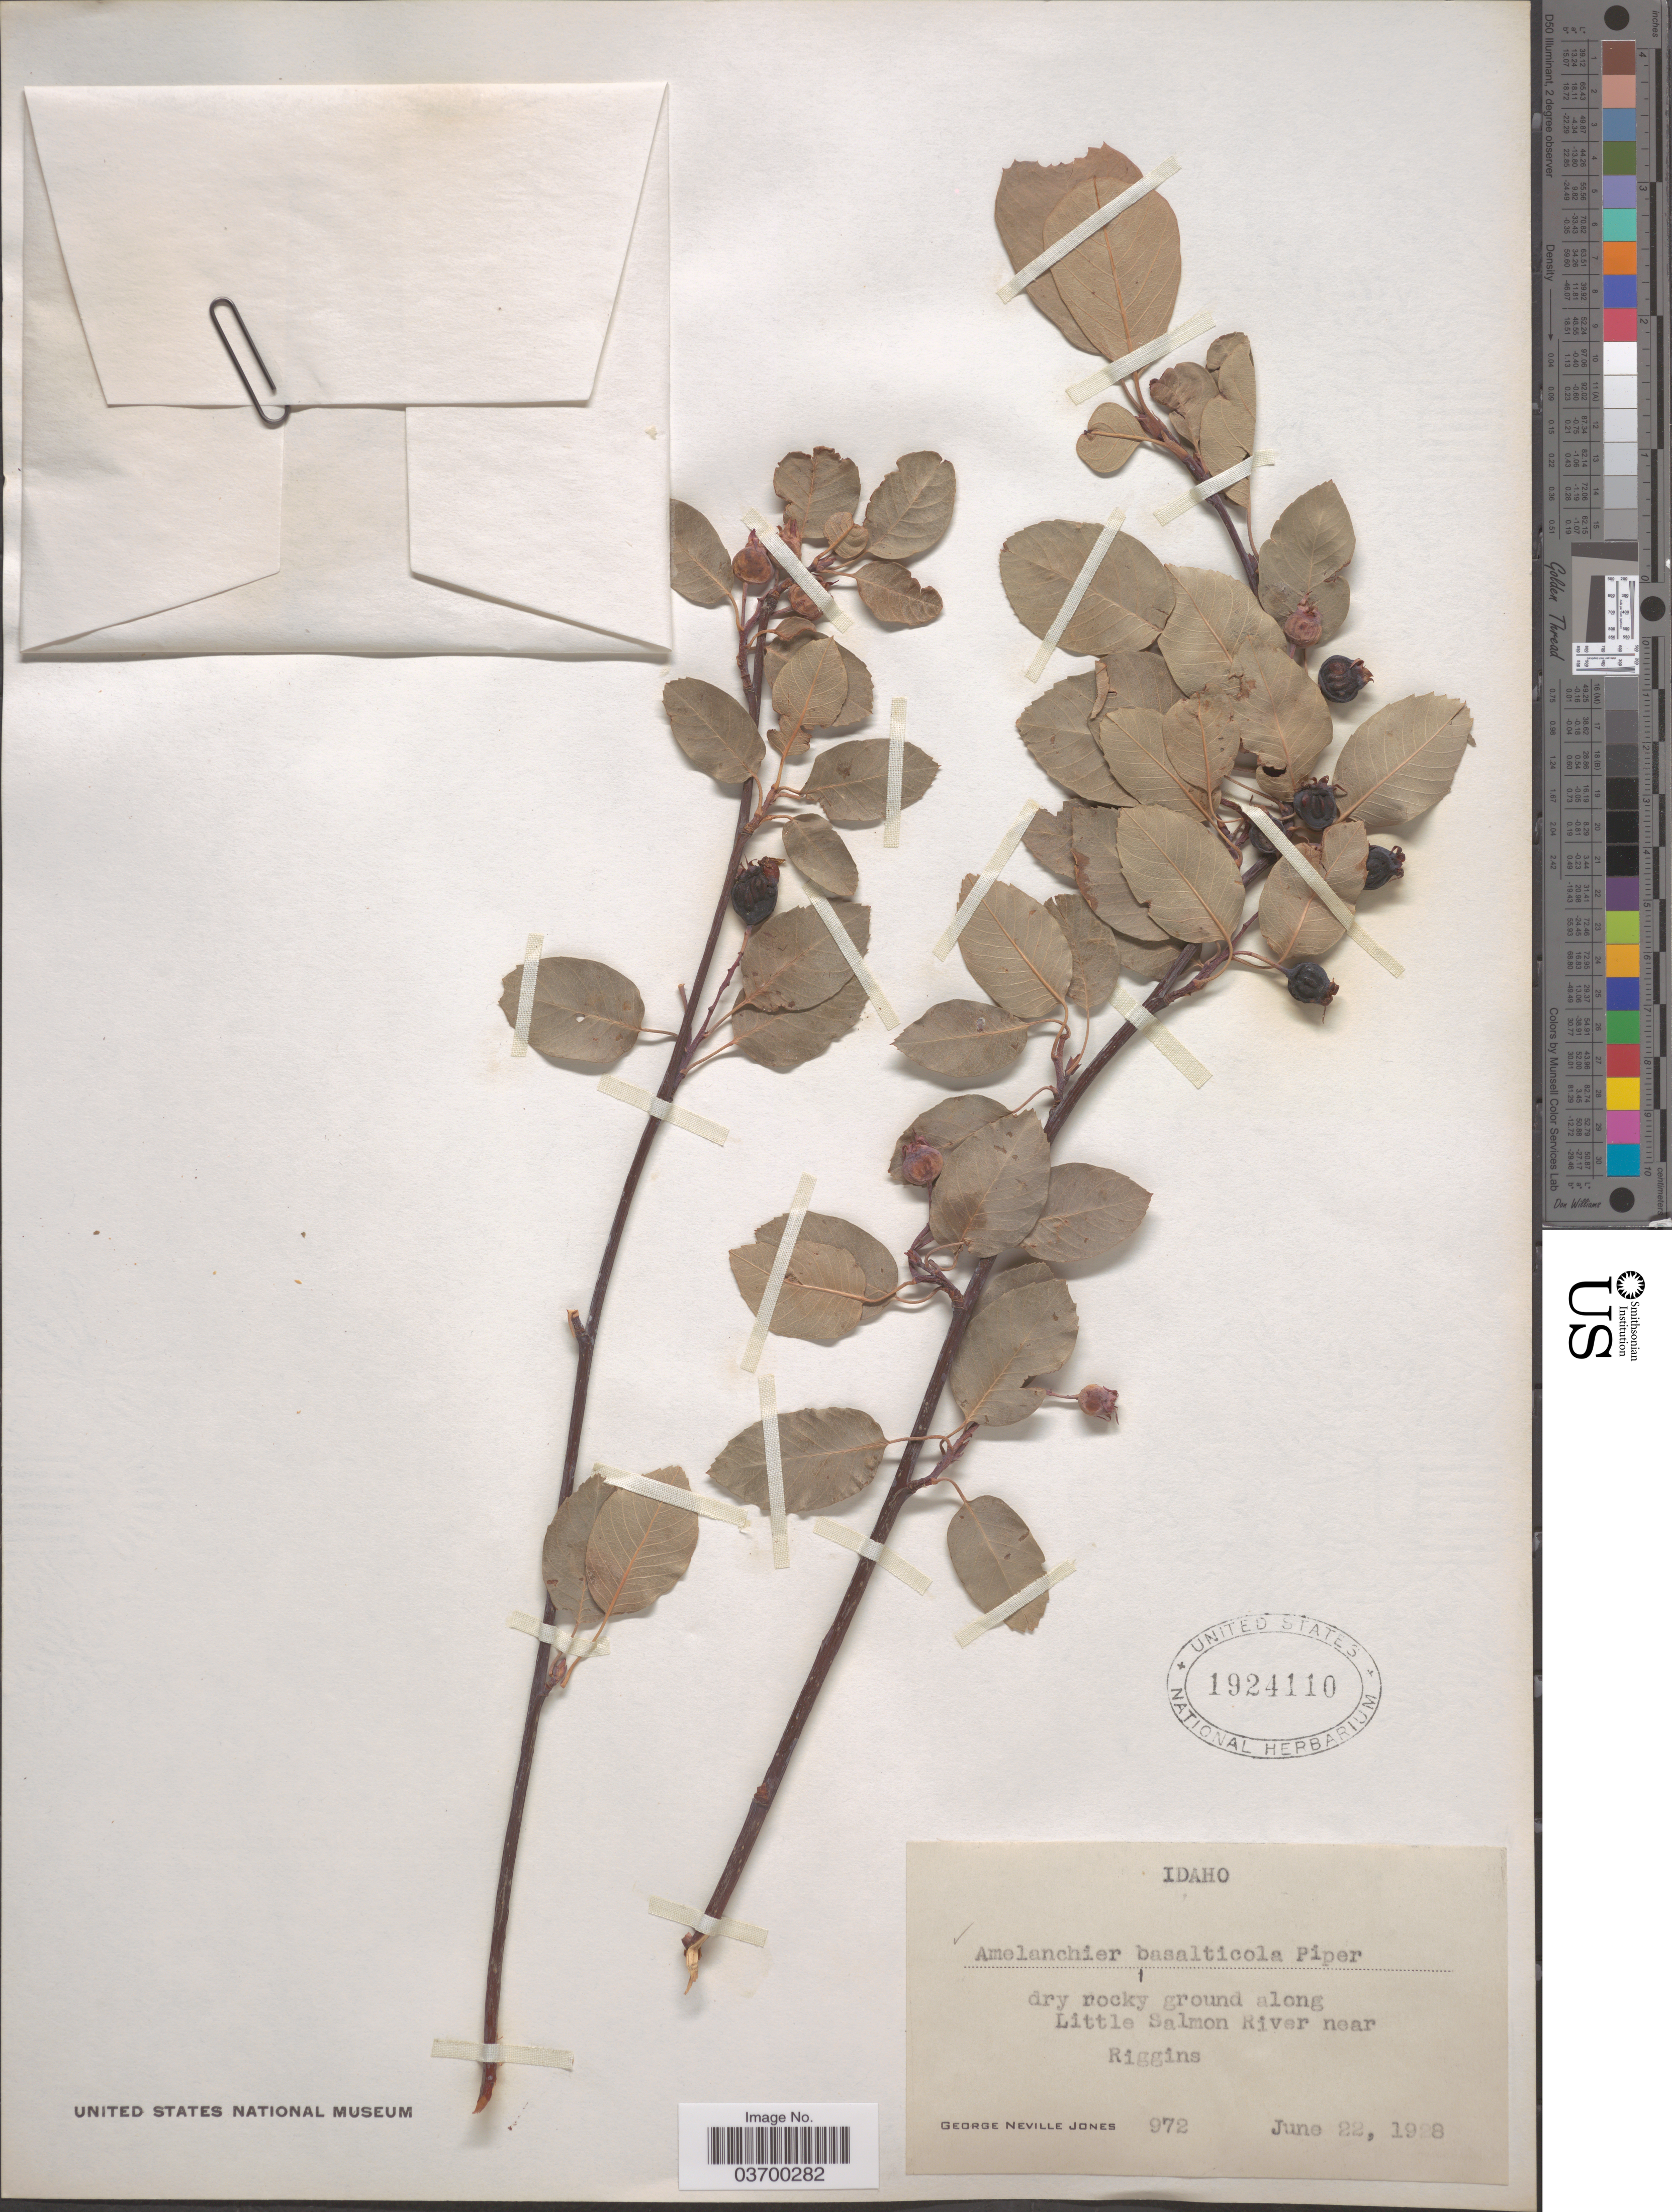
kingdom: Plantae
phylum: Tracheophyta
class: Magnoliopsida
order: Rosales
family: Rosaceae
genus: Amelanchier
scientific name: Amelanchier basalticola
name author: Piper in Piper & Beattie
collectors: G. N. Jones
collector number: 972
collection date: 1928-06-22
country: United States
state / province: Idaho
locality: Along Little Salmon River near Riggins.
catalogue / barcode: US 1924110